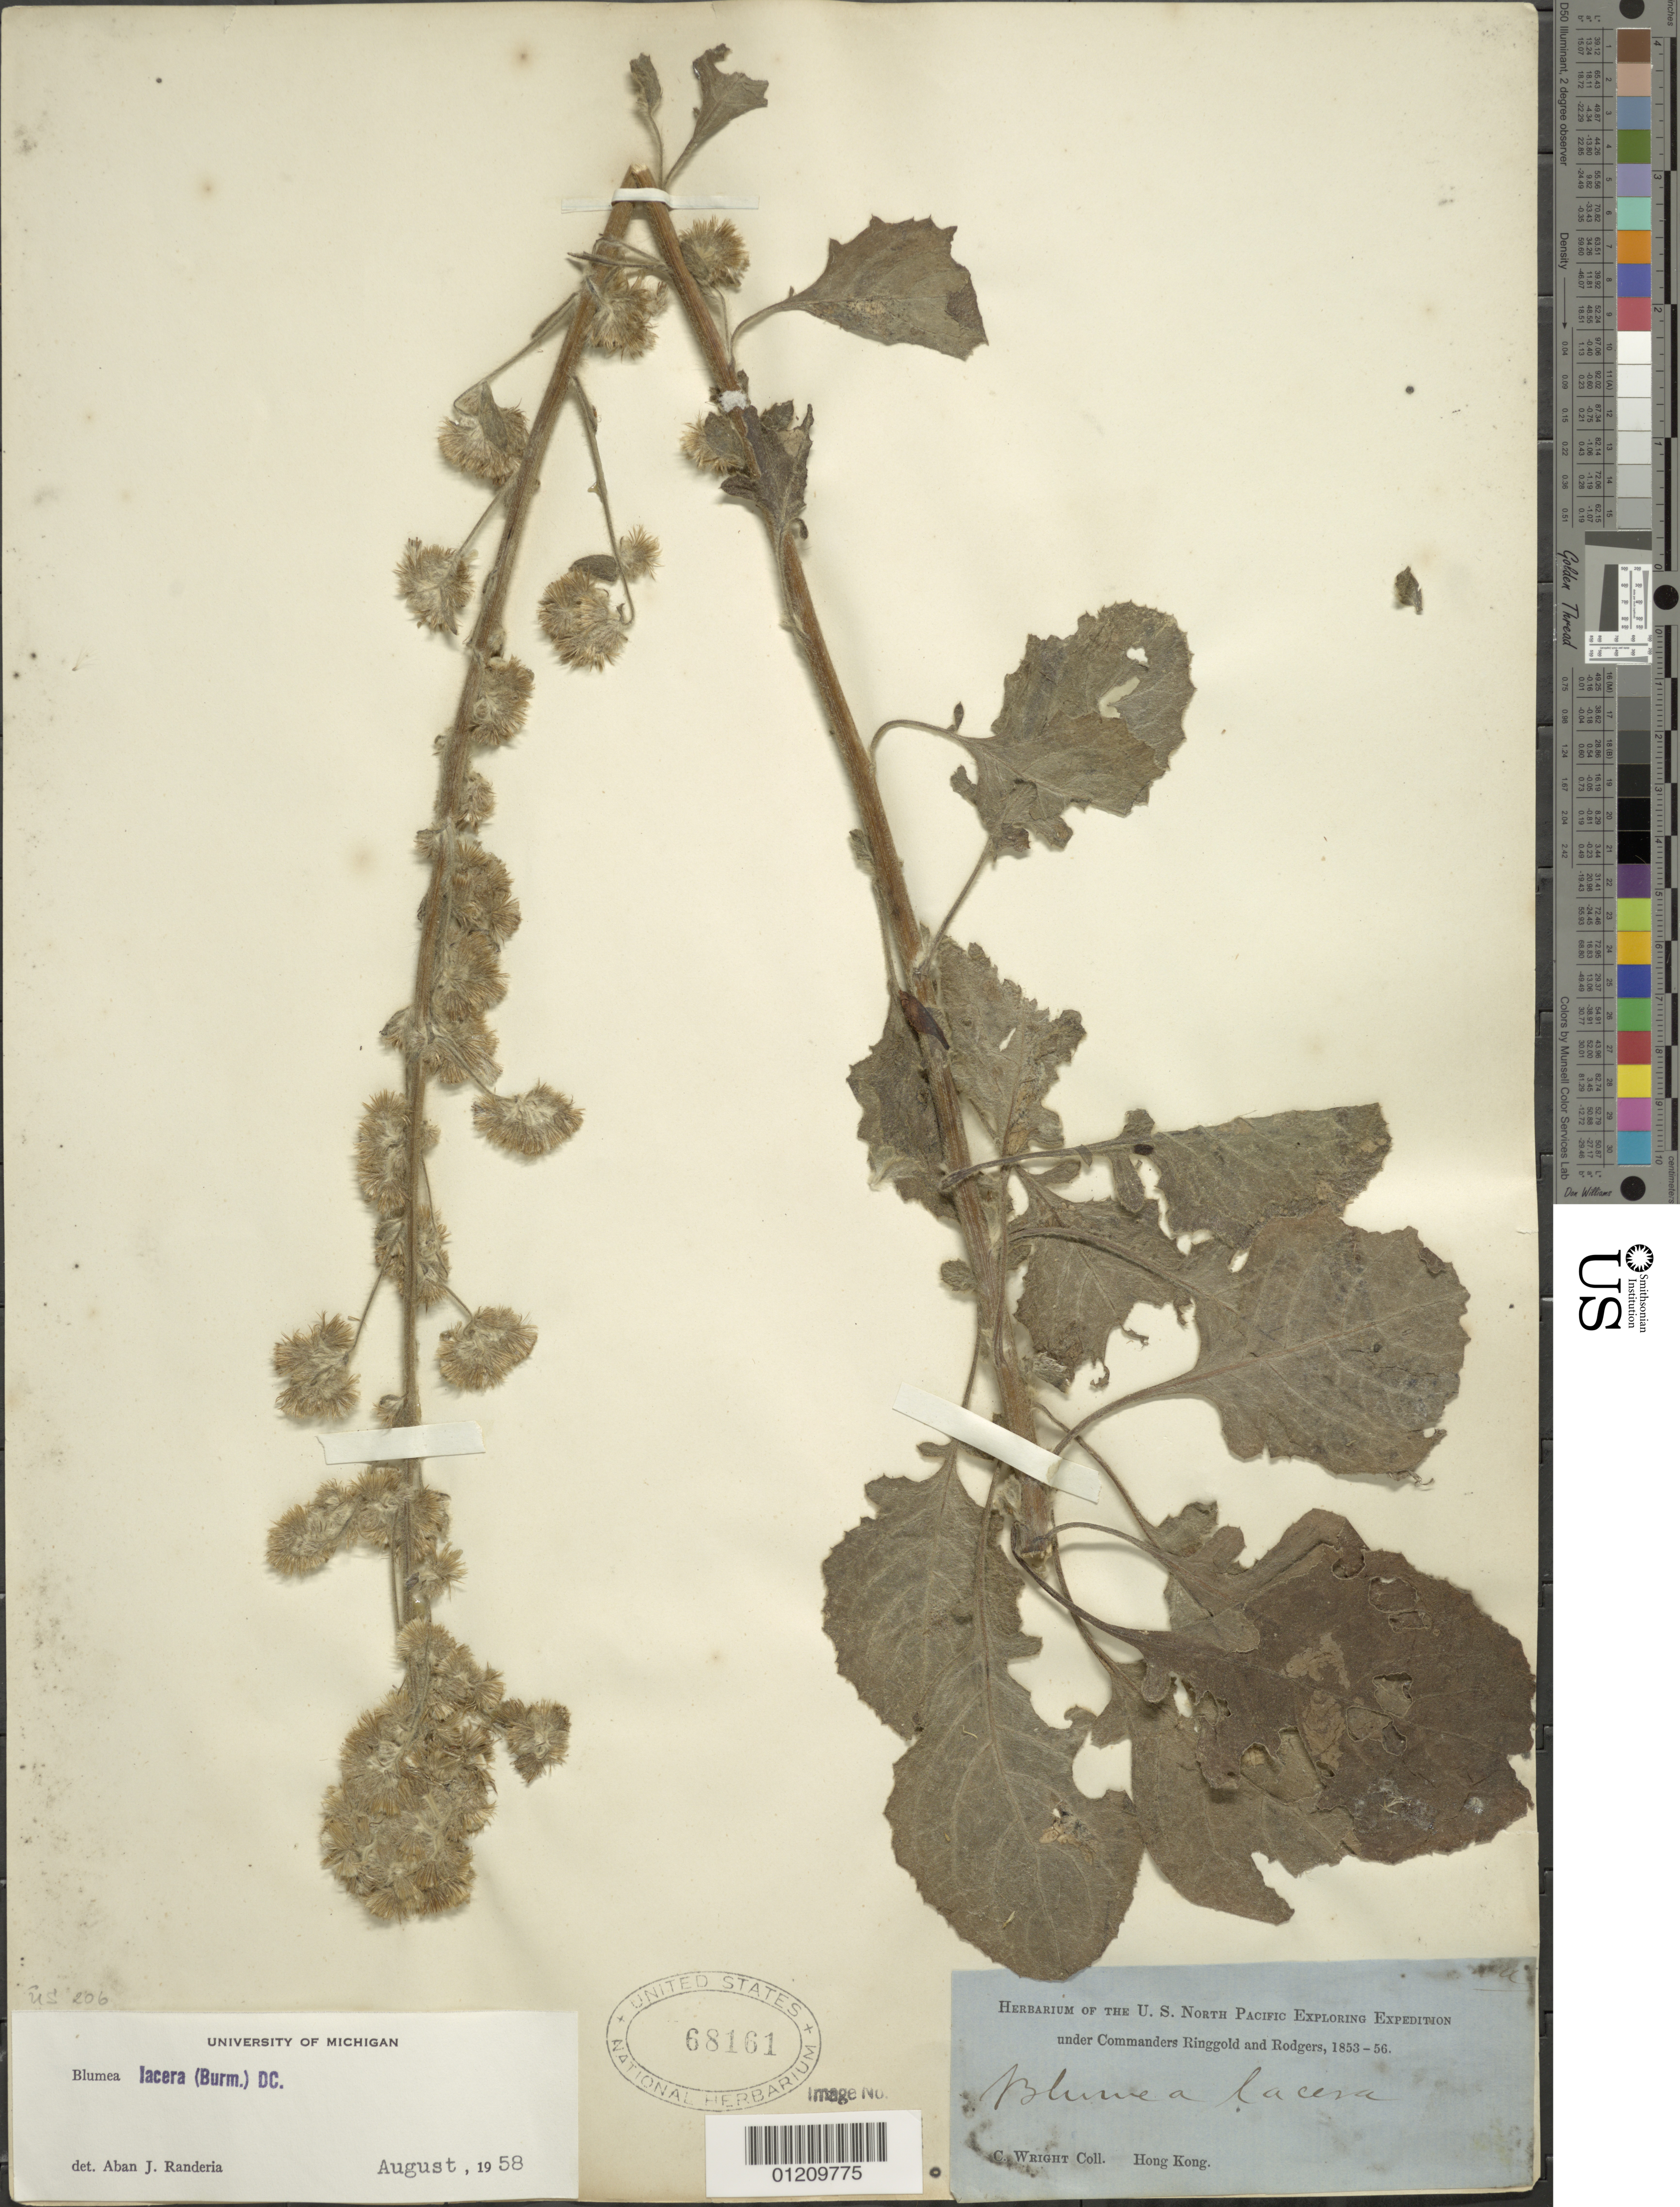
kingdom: Plantae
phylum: Tracheophyta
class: Magnoliopsida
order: Asterales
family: Asteraceae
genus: Blumea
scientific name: Blumea lacera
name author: (Roxb.) DC.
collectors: C. Wright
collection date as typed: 1853 to -- -- 1856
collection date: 1853/1856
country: China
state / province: Hong Kong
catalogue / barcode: US 68161